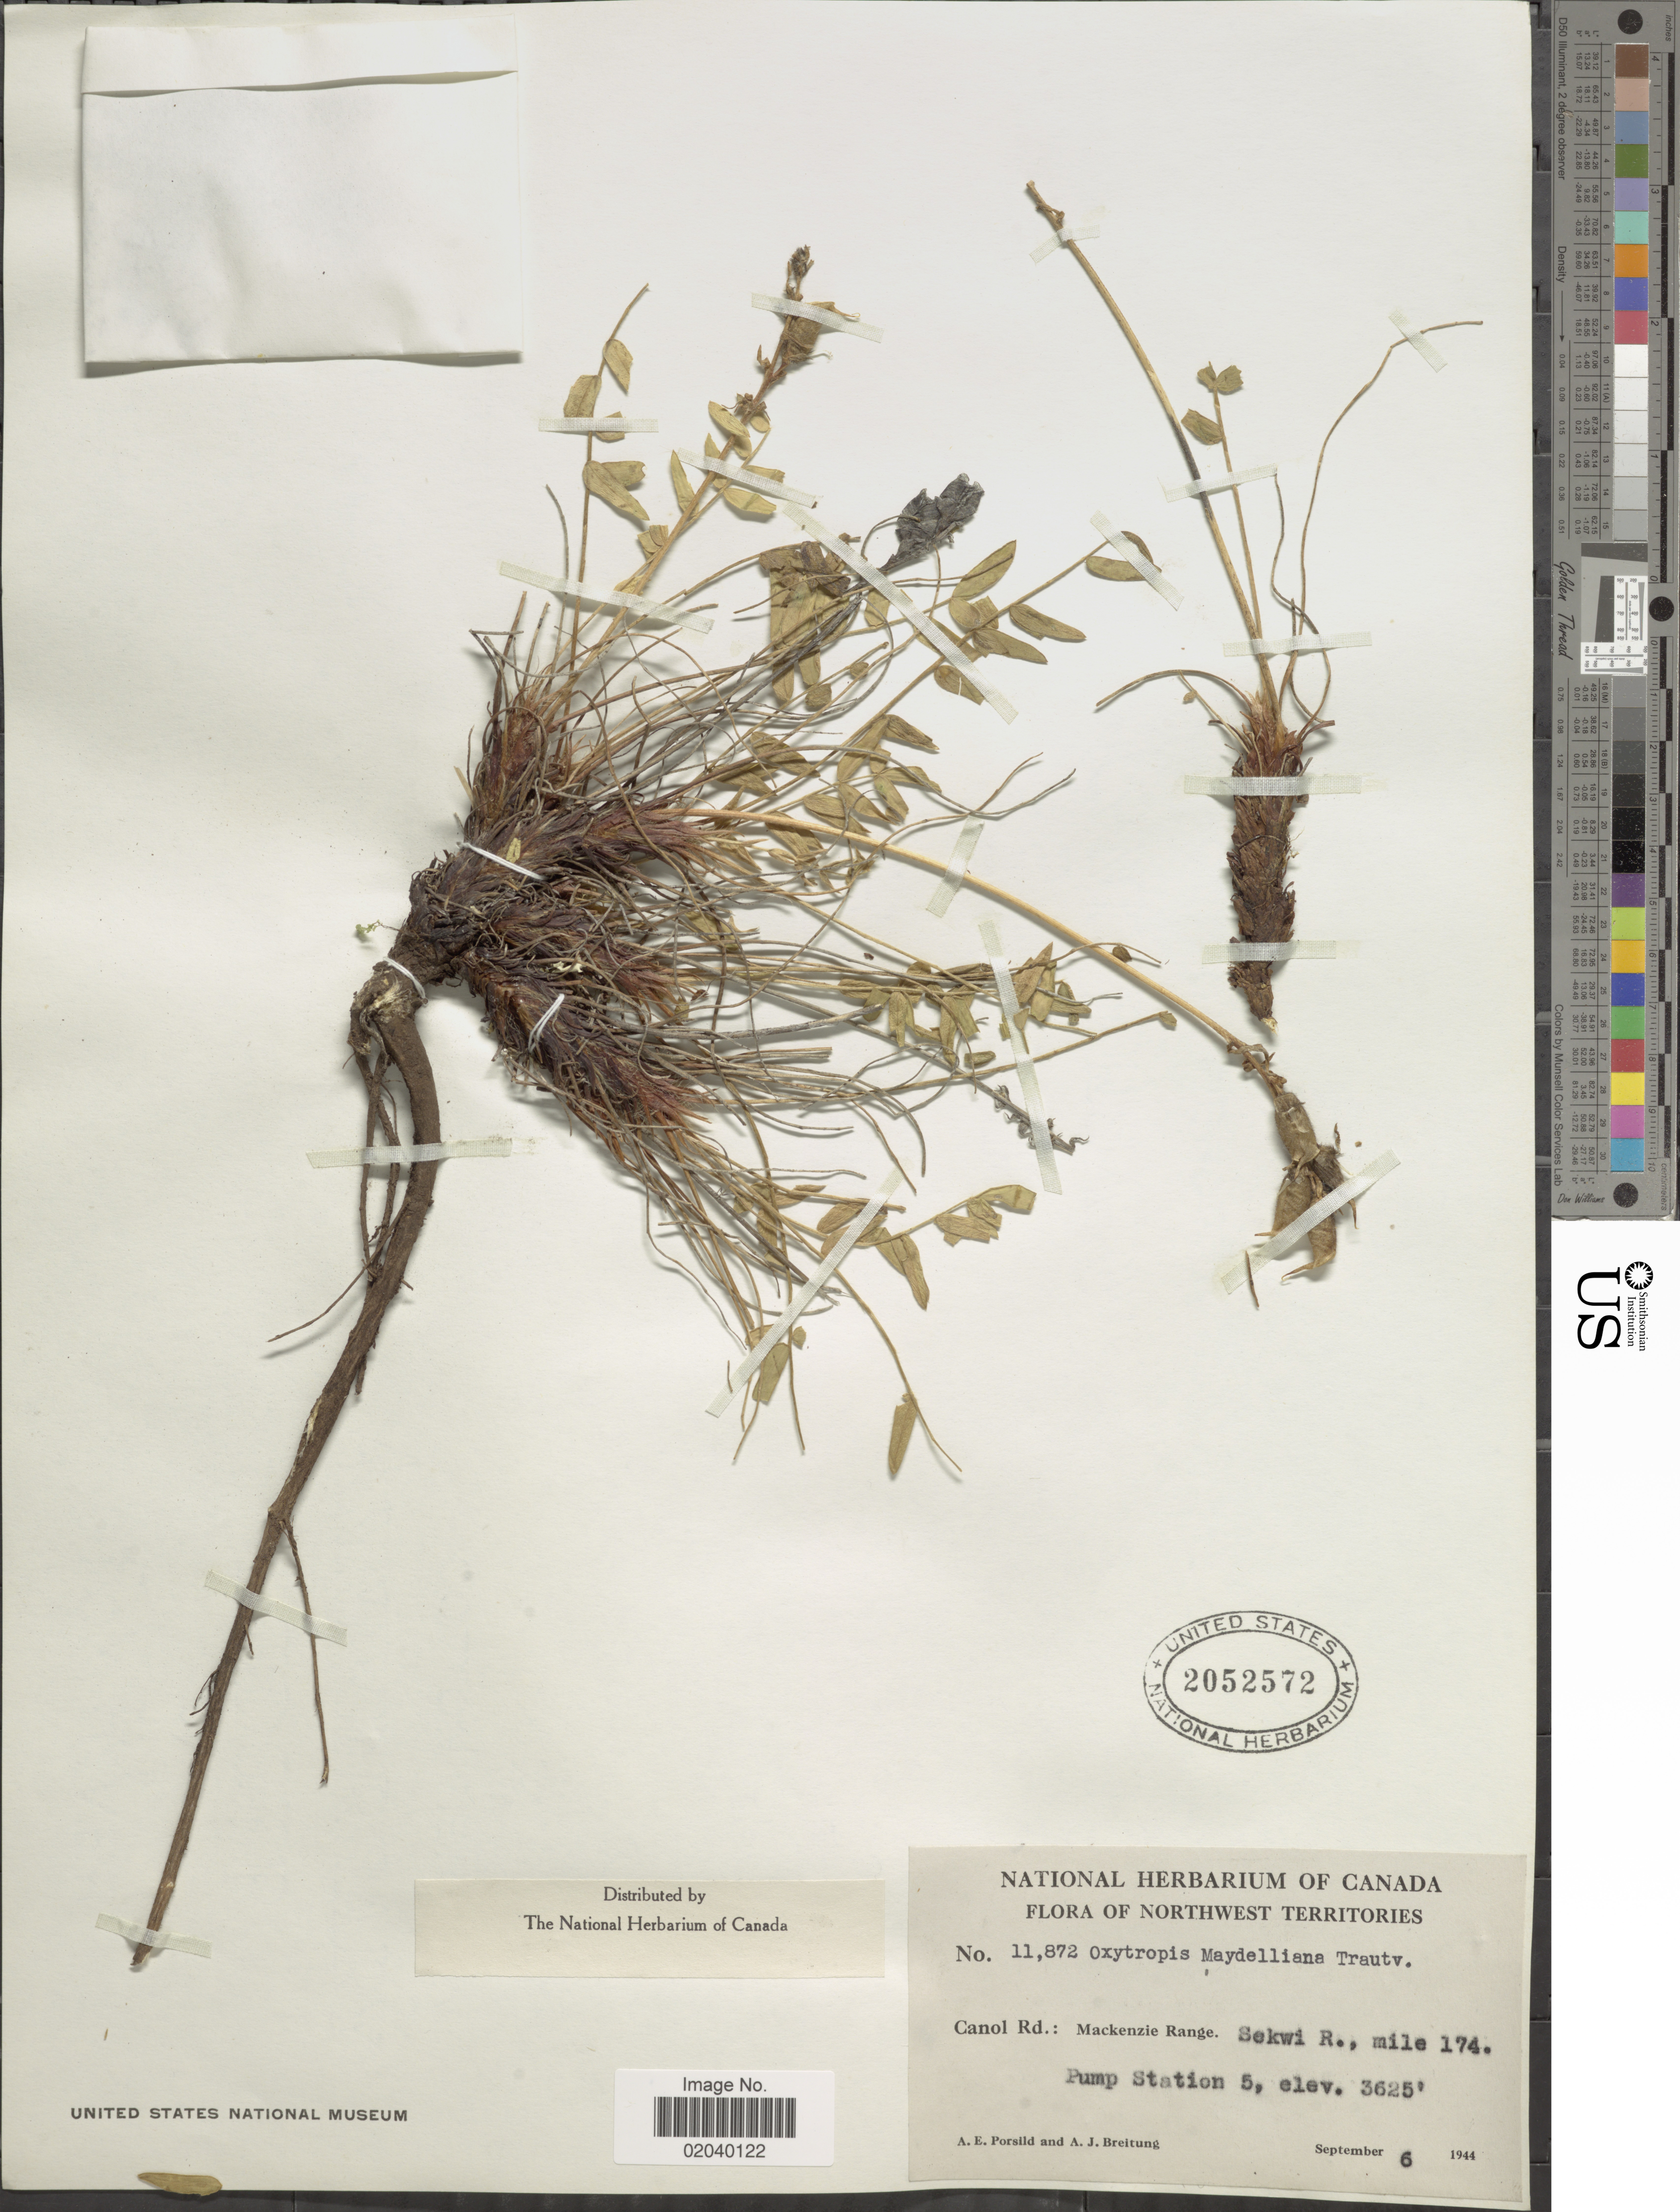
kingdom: Plantae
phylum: Tracheophyta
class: Magnoliopsida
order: Fabales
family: Fabaceae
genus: Oxytropis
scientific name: Oxytropis maydelliana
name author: Trautv.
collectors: A. E. Porsild & A. Breitung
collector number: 11872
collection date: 1944-09-06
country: Canada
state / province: Northwest Territories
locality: Canol Rd: Mackenzie Range. Sekwi R., mile 174. Pump Station 5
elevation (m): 1105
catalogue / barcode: US 2052572